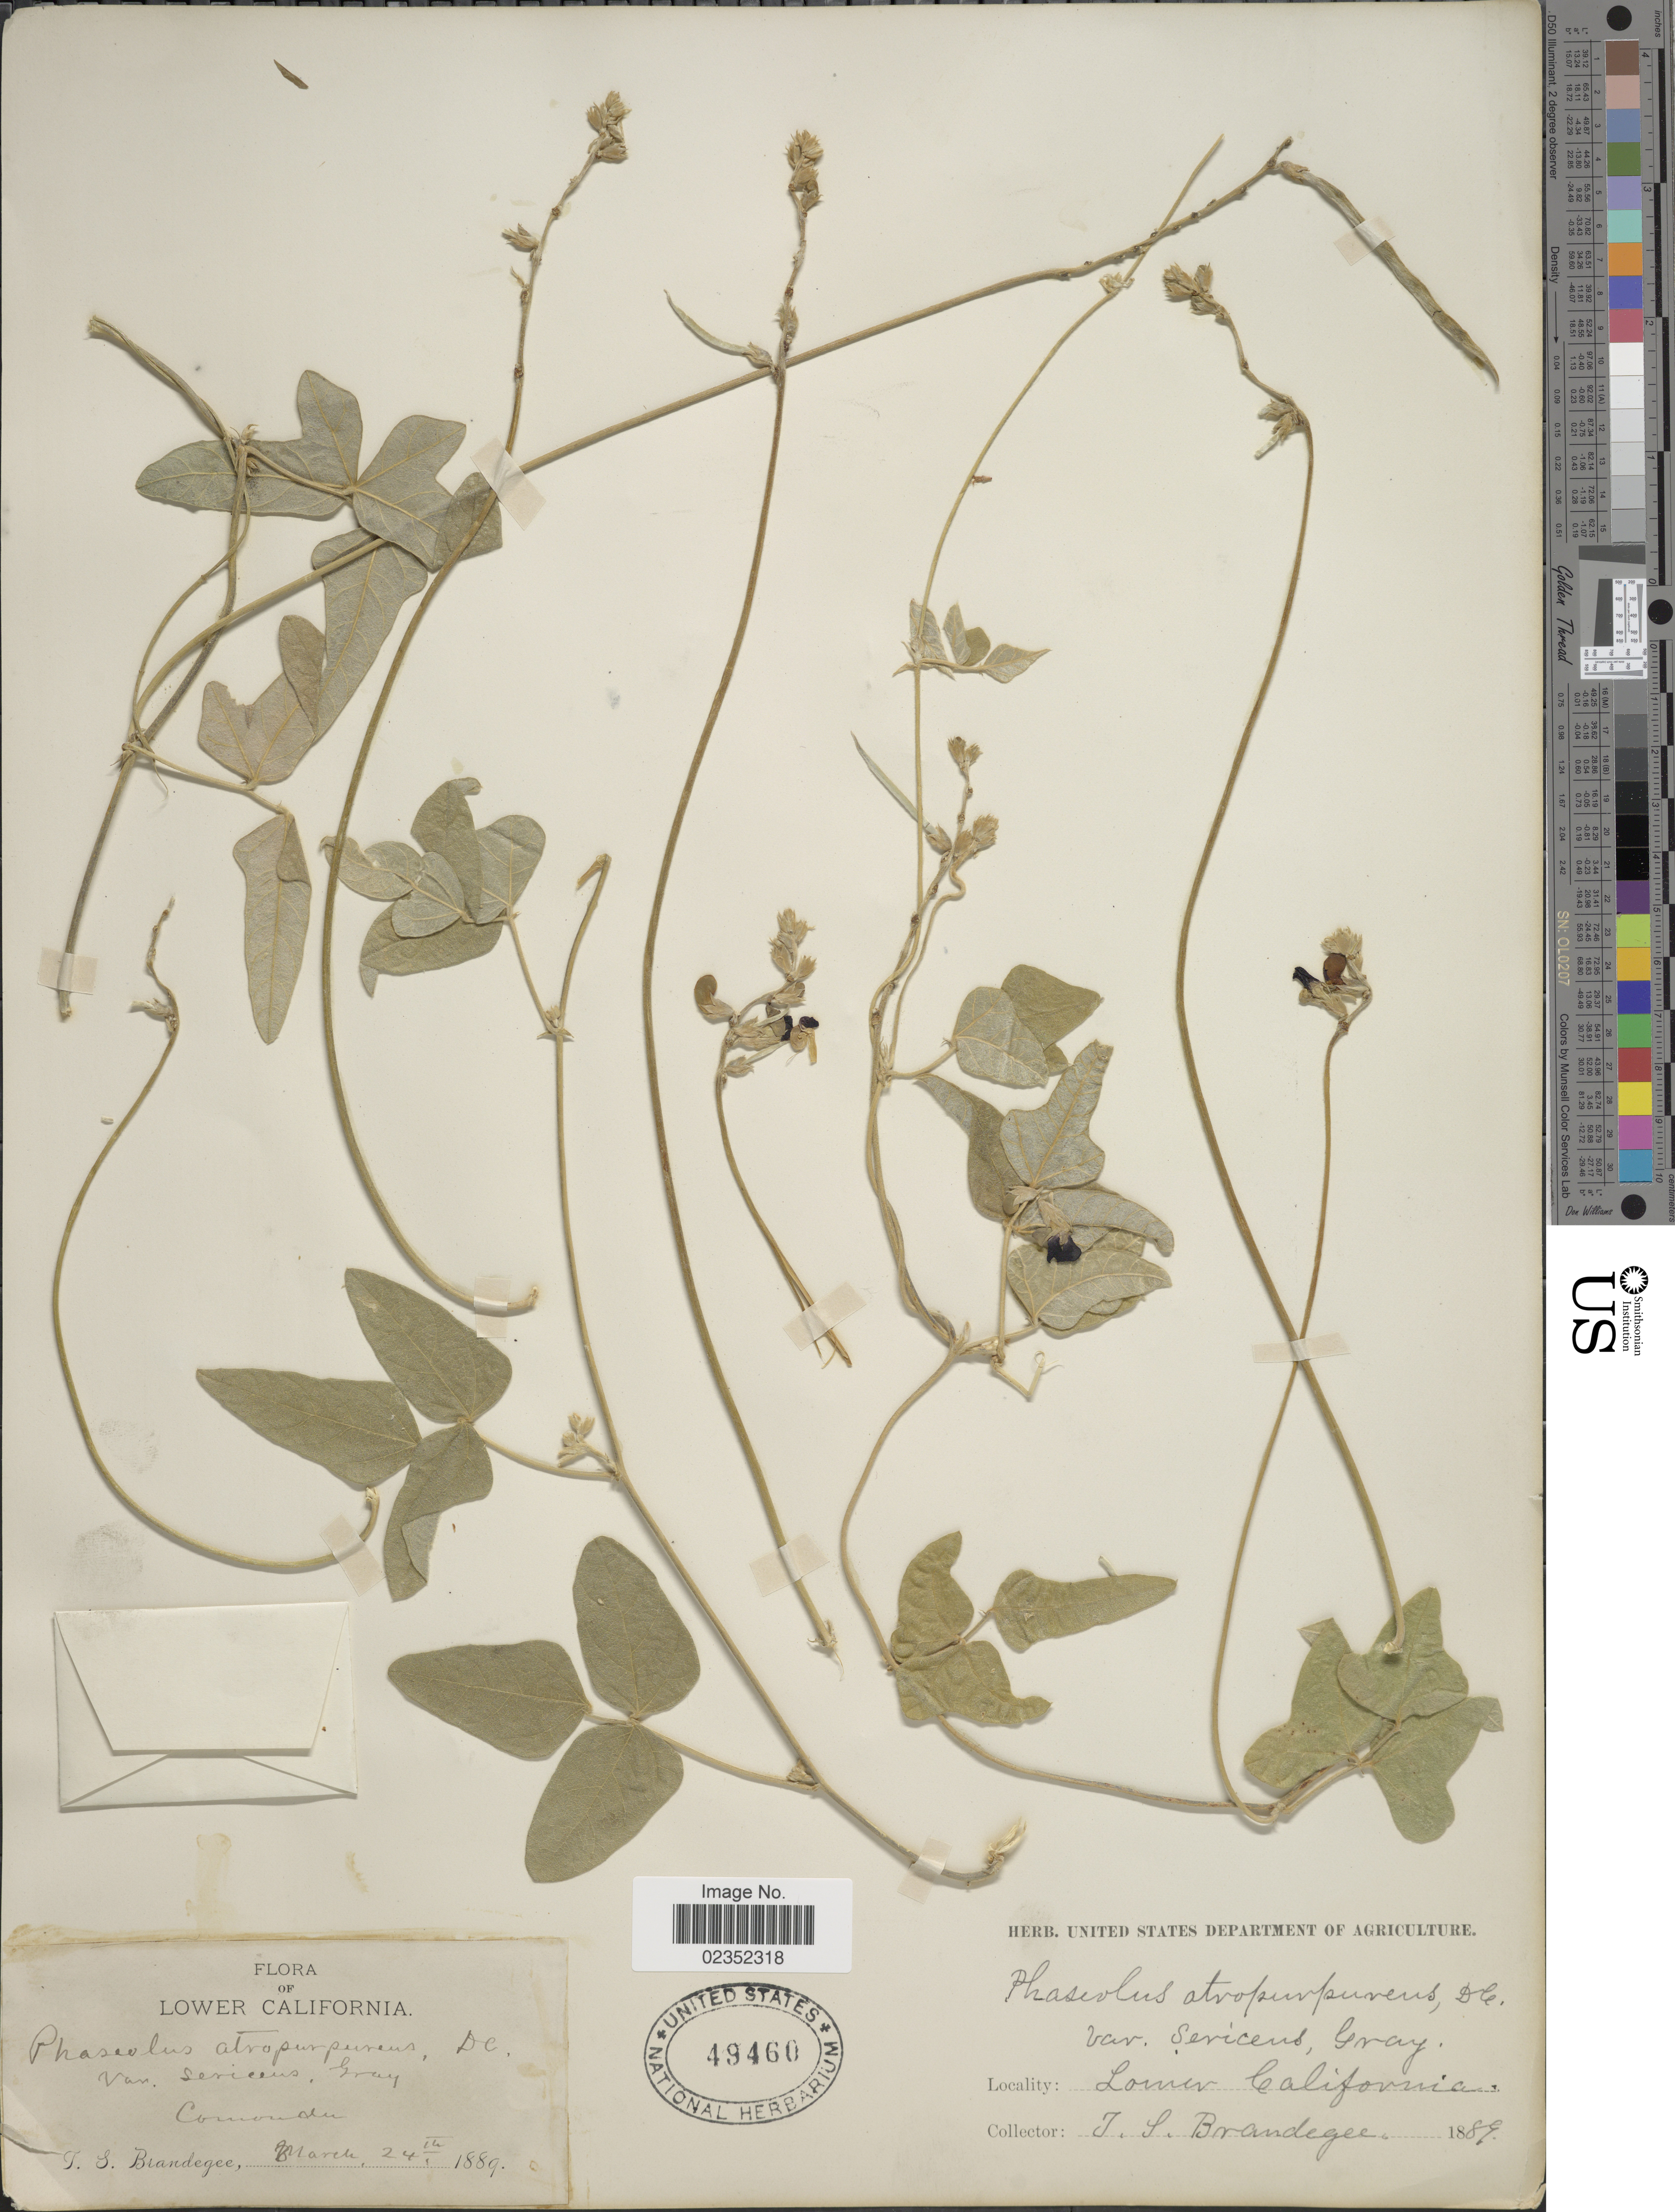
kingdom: Plantae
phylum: Tracheophyta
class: Magnoliopsida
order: Fabales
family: Fabaceae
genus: Macroptilium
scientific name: Macroptilium atropurpureum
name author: (DC.) Urb.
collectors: T. S. Brandegee (herbarium)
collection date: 1889-03-24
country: Mexico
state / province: Baja California Sur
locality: Lower California. Comondu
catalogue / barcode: US 49460